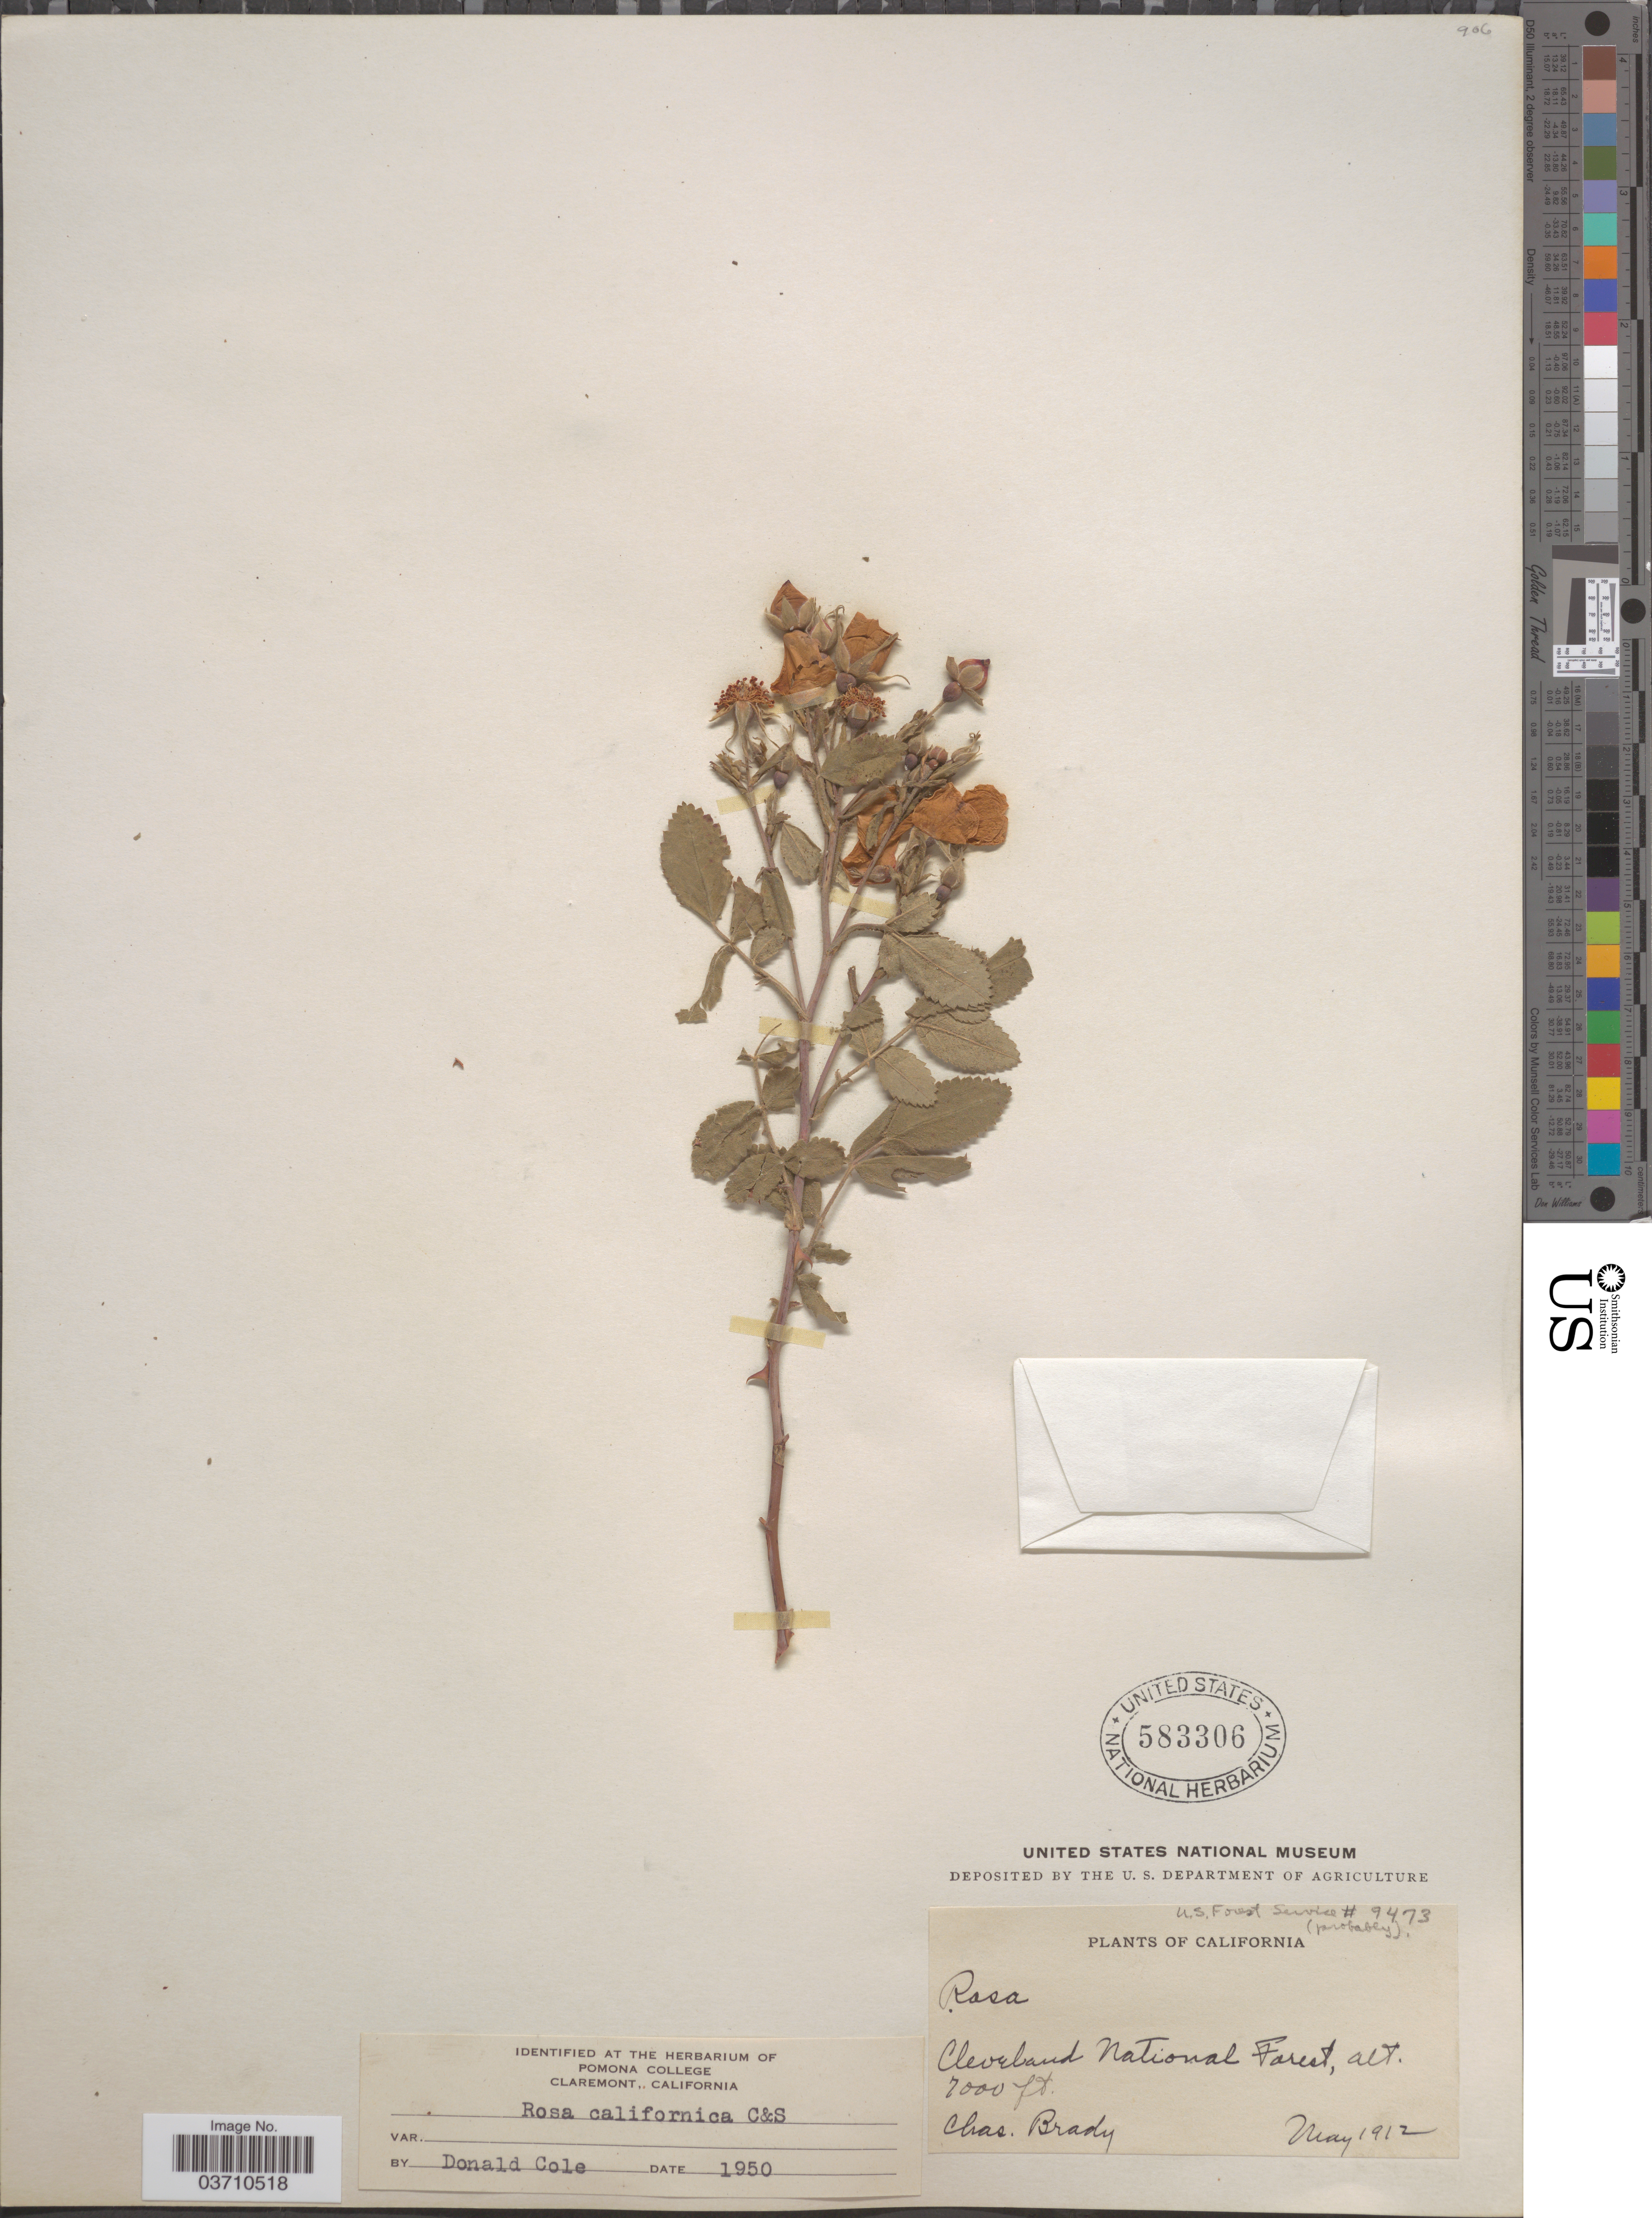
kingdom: Plantae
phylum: Tracheophyta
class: Magnoliopsida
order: Rosales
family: Rosaceae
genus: Rosa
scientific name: Rosa californica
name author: Cham. & Schltdl.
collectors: C. Brady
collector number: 9473?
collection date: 1912-05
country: United States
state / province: California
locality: Cleveland National Forest.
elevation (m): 2134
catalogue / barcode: US 583306